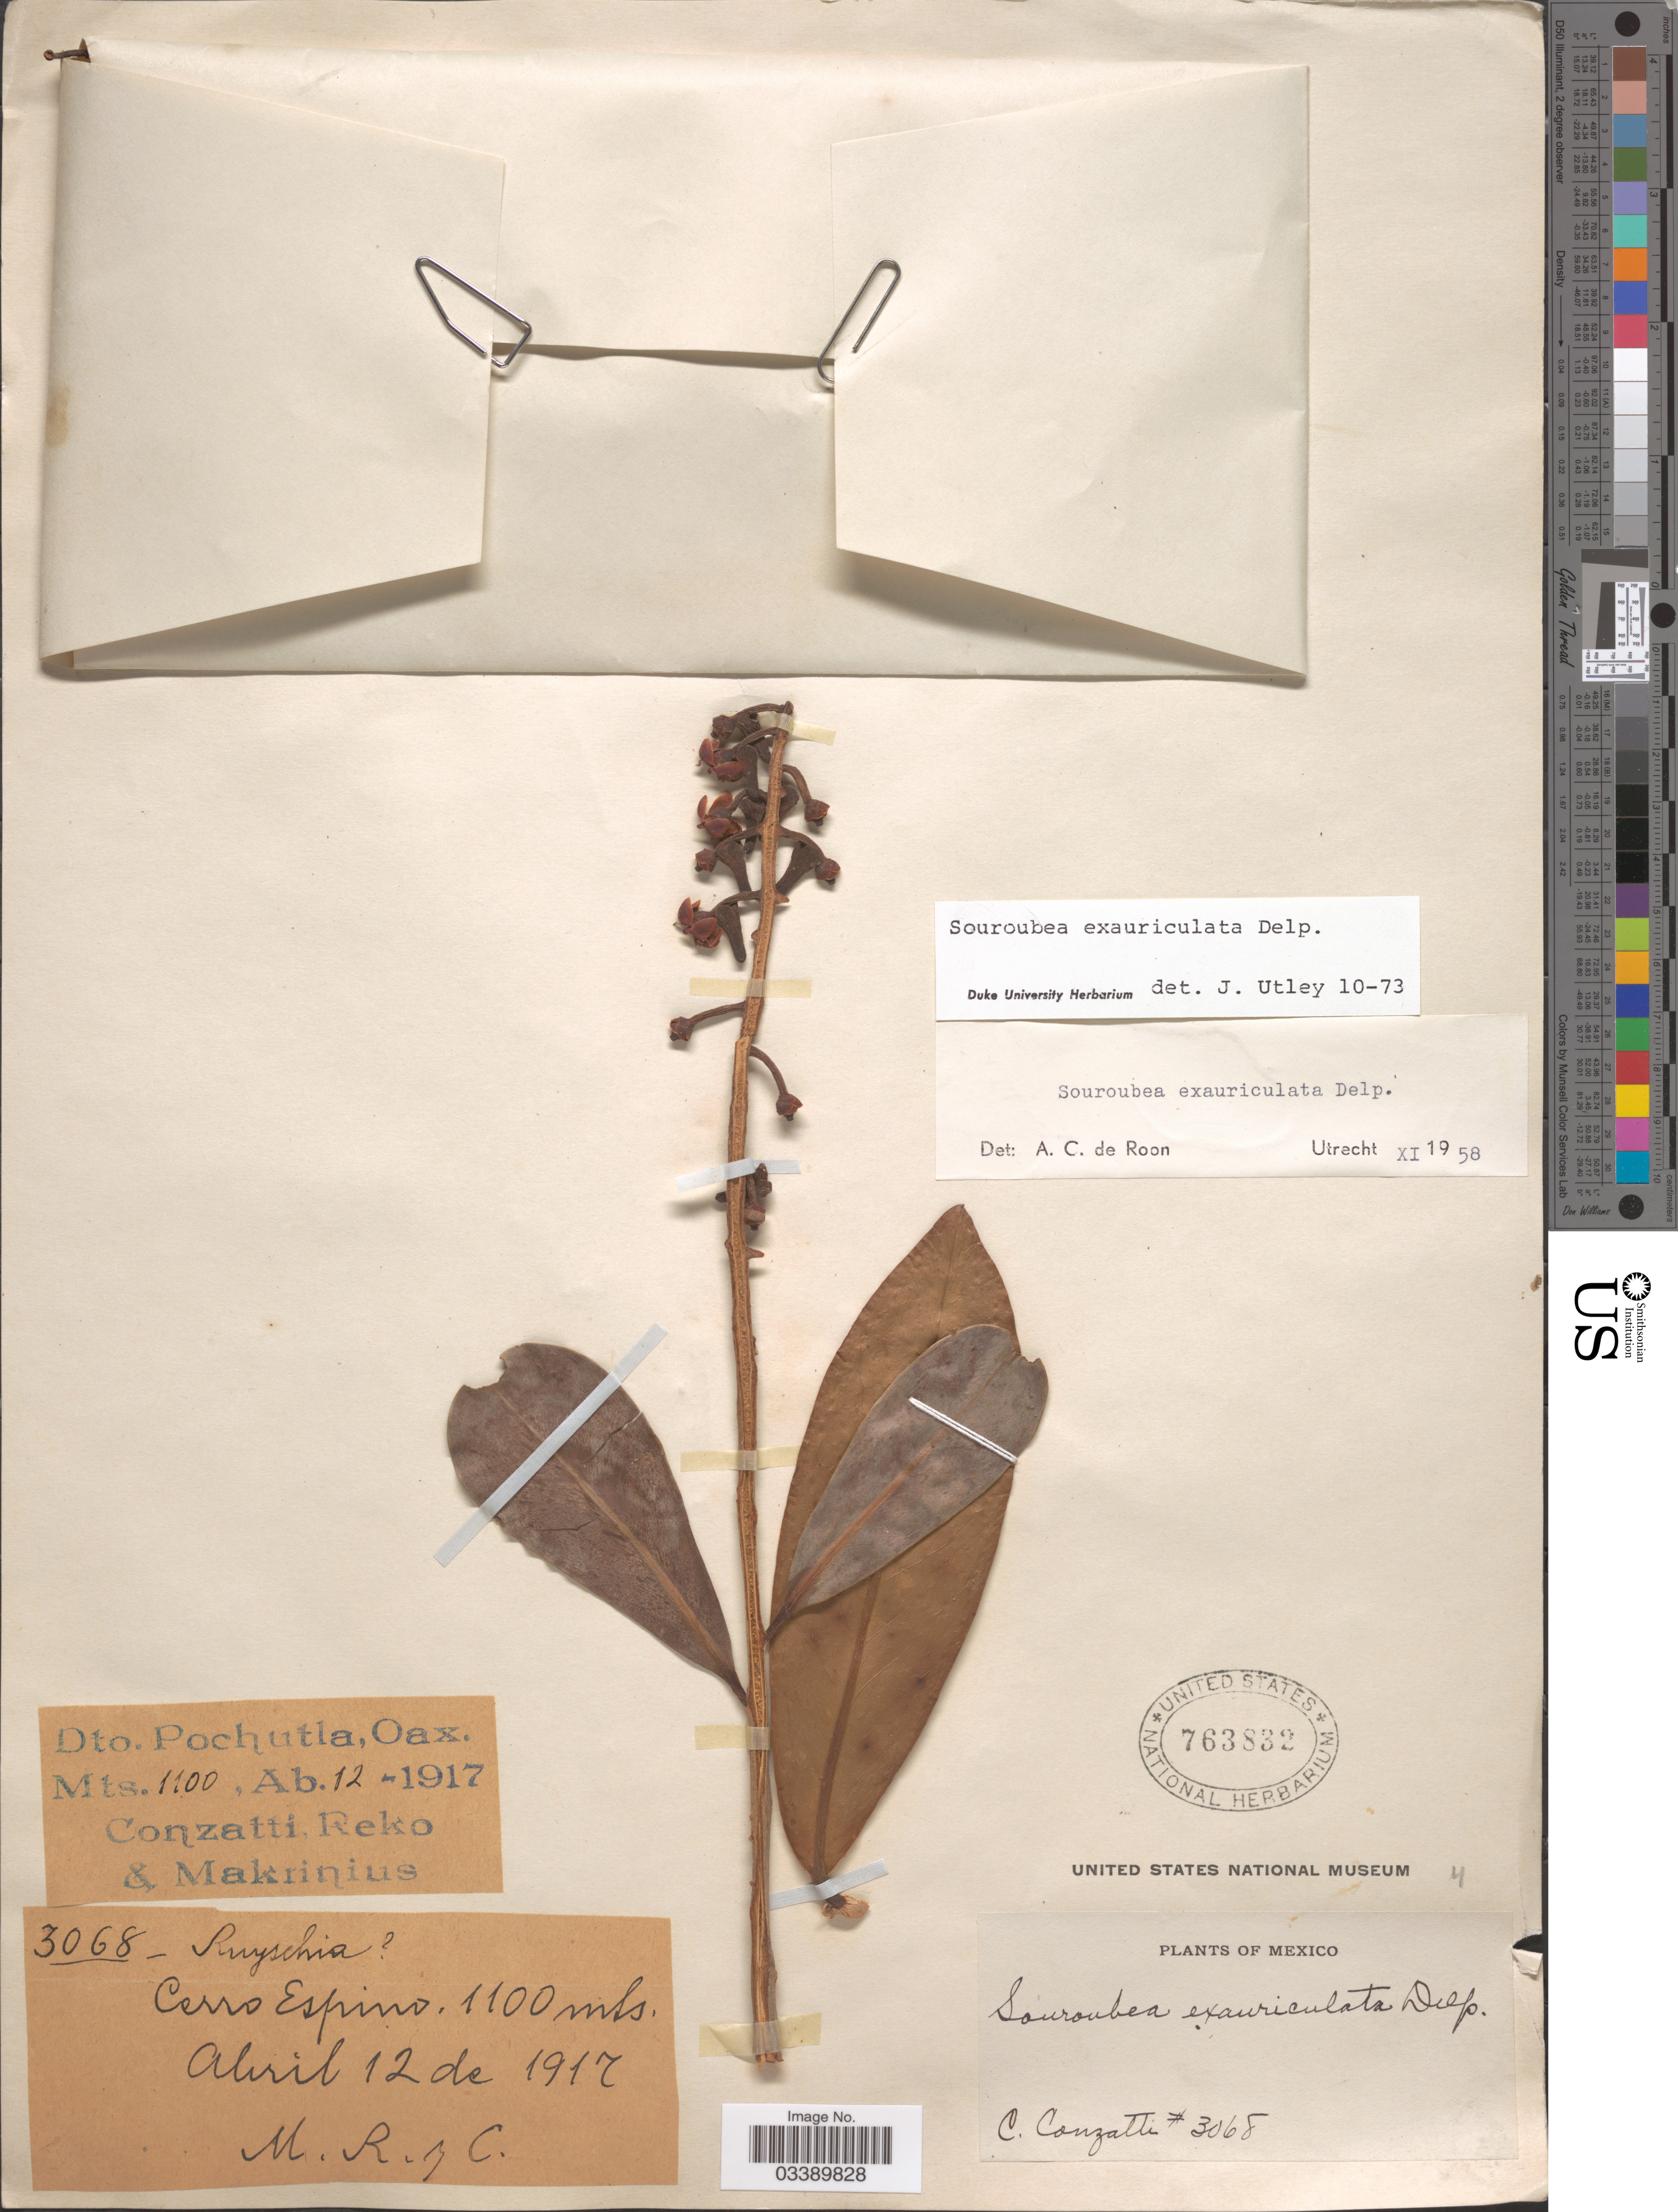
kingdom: Plantae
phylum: Tracheophyta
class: Magnoliopsida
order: Ericales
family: Marcgraviaceae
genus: Souroubea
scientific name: Souroubea exauriculata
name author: Delpino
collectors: C. Conzatti, -. Reko & -. Makrinius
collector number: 3068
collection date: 1917-04-12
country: Mexico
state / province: Oaxaca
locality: Dto. Pochutla. Cerro Espino.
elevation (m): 1100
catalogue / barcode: US 763832